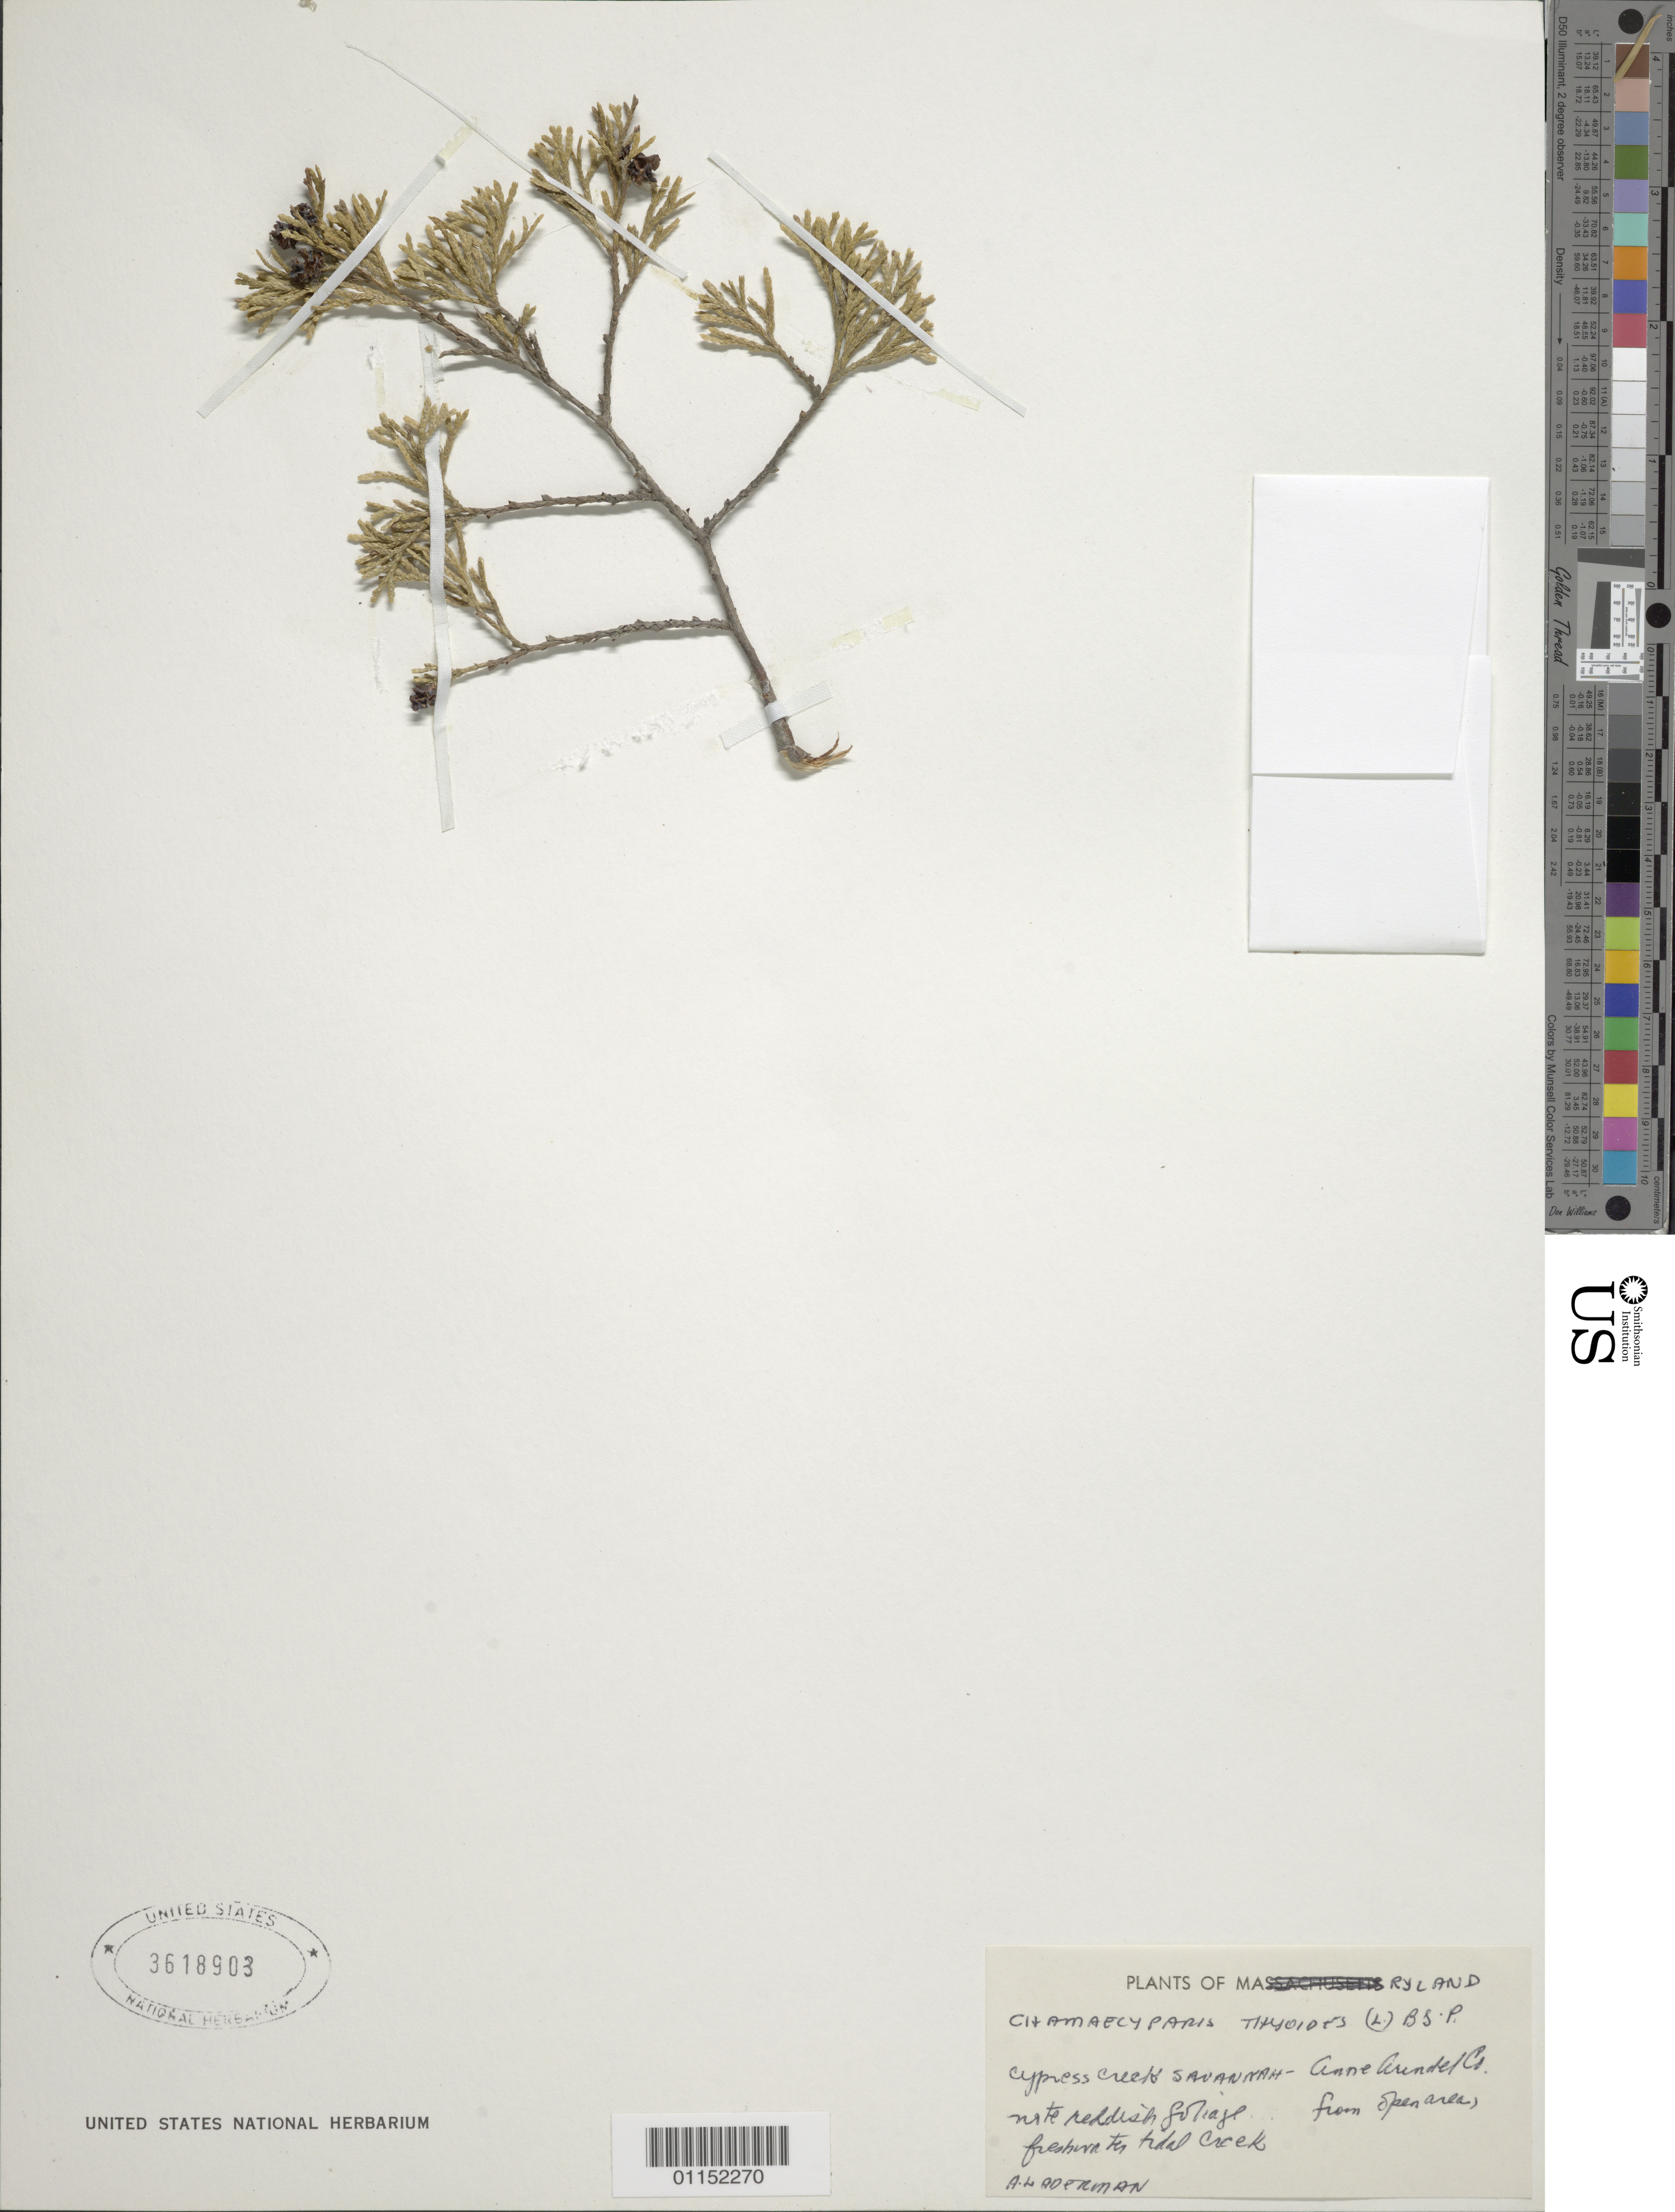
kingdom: Plantae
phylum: Tracheophyta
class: Pinopsida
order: Pinales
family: Cupressaceae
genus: Chamaecyparis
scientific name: Chamaecyparis thyoides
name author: (L.) Britton, Stearns & Poggenb.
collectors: A. Laderman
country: United States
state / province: Maryland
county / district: Anne Arundel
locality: Cyperess Creek Swamp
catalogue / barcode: US 3618903